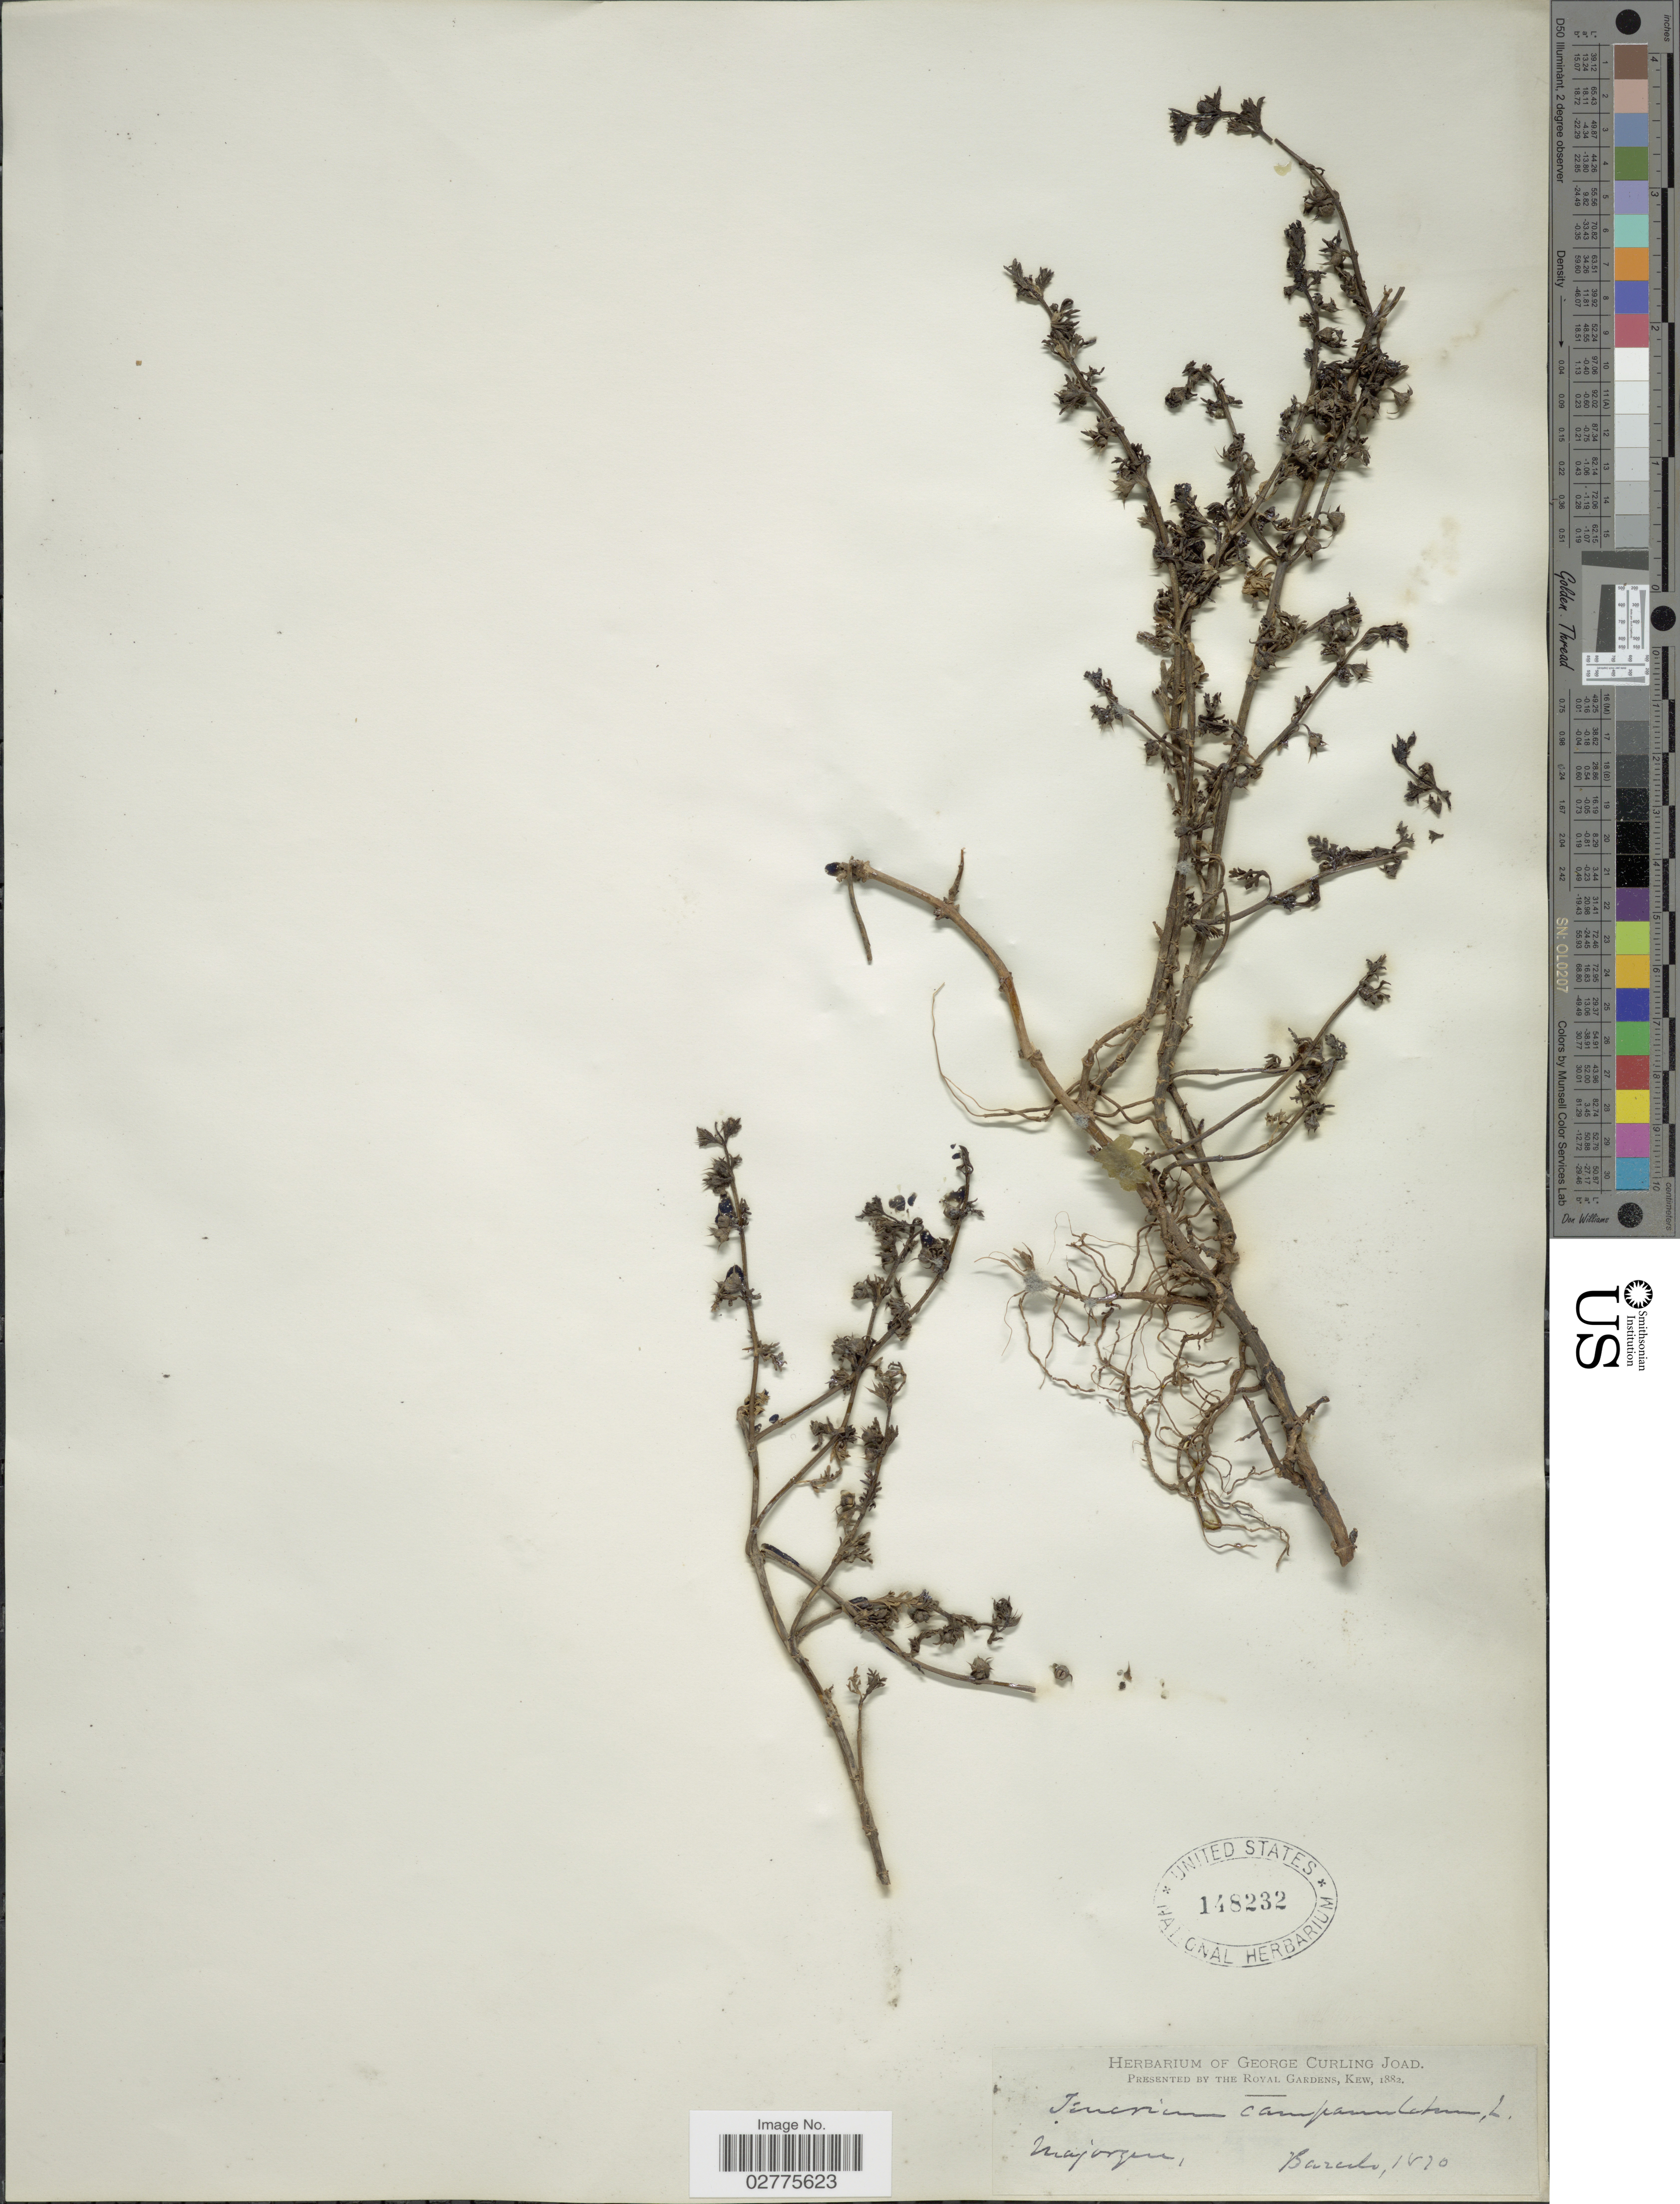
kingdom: Plantae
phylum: Tracheophyta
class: Magnoliopsida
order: Lamiales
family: Lamiaceae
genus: Teucrium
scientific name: Teucrium campanulatum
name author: L.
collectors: Barcilo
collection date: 1870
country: Spain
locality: Majorque.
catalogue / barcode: US 148232